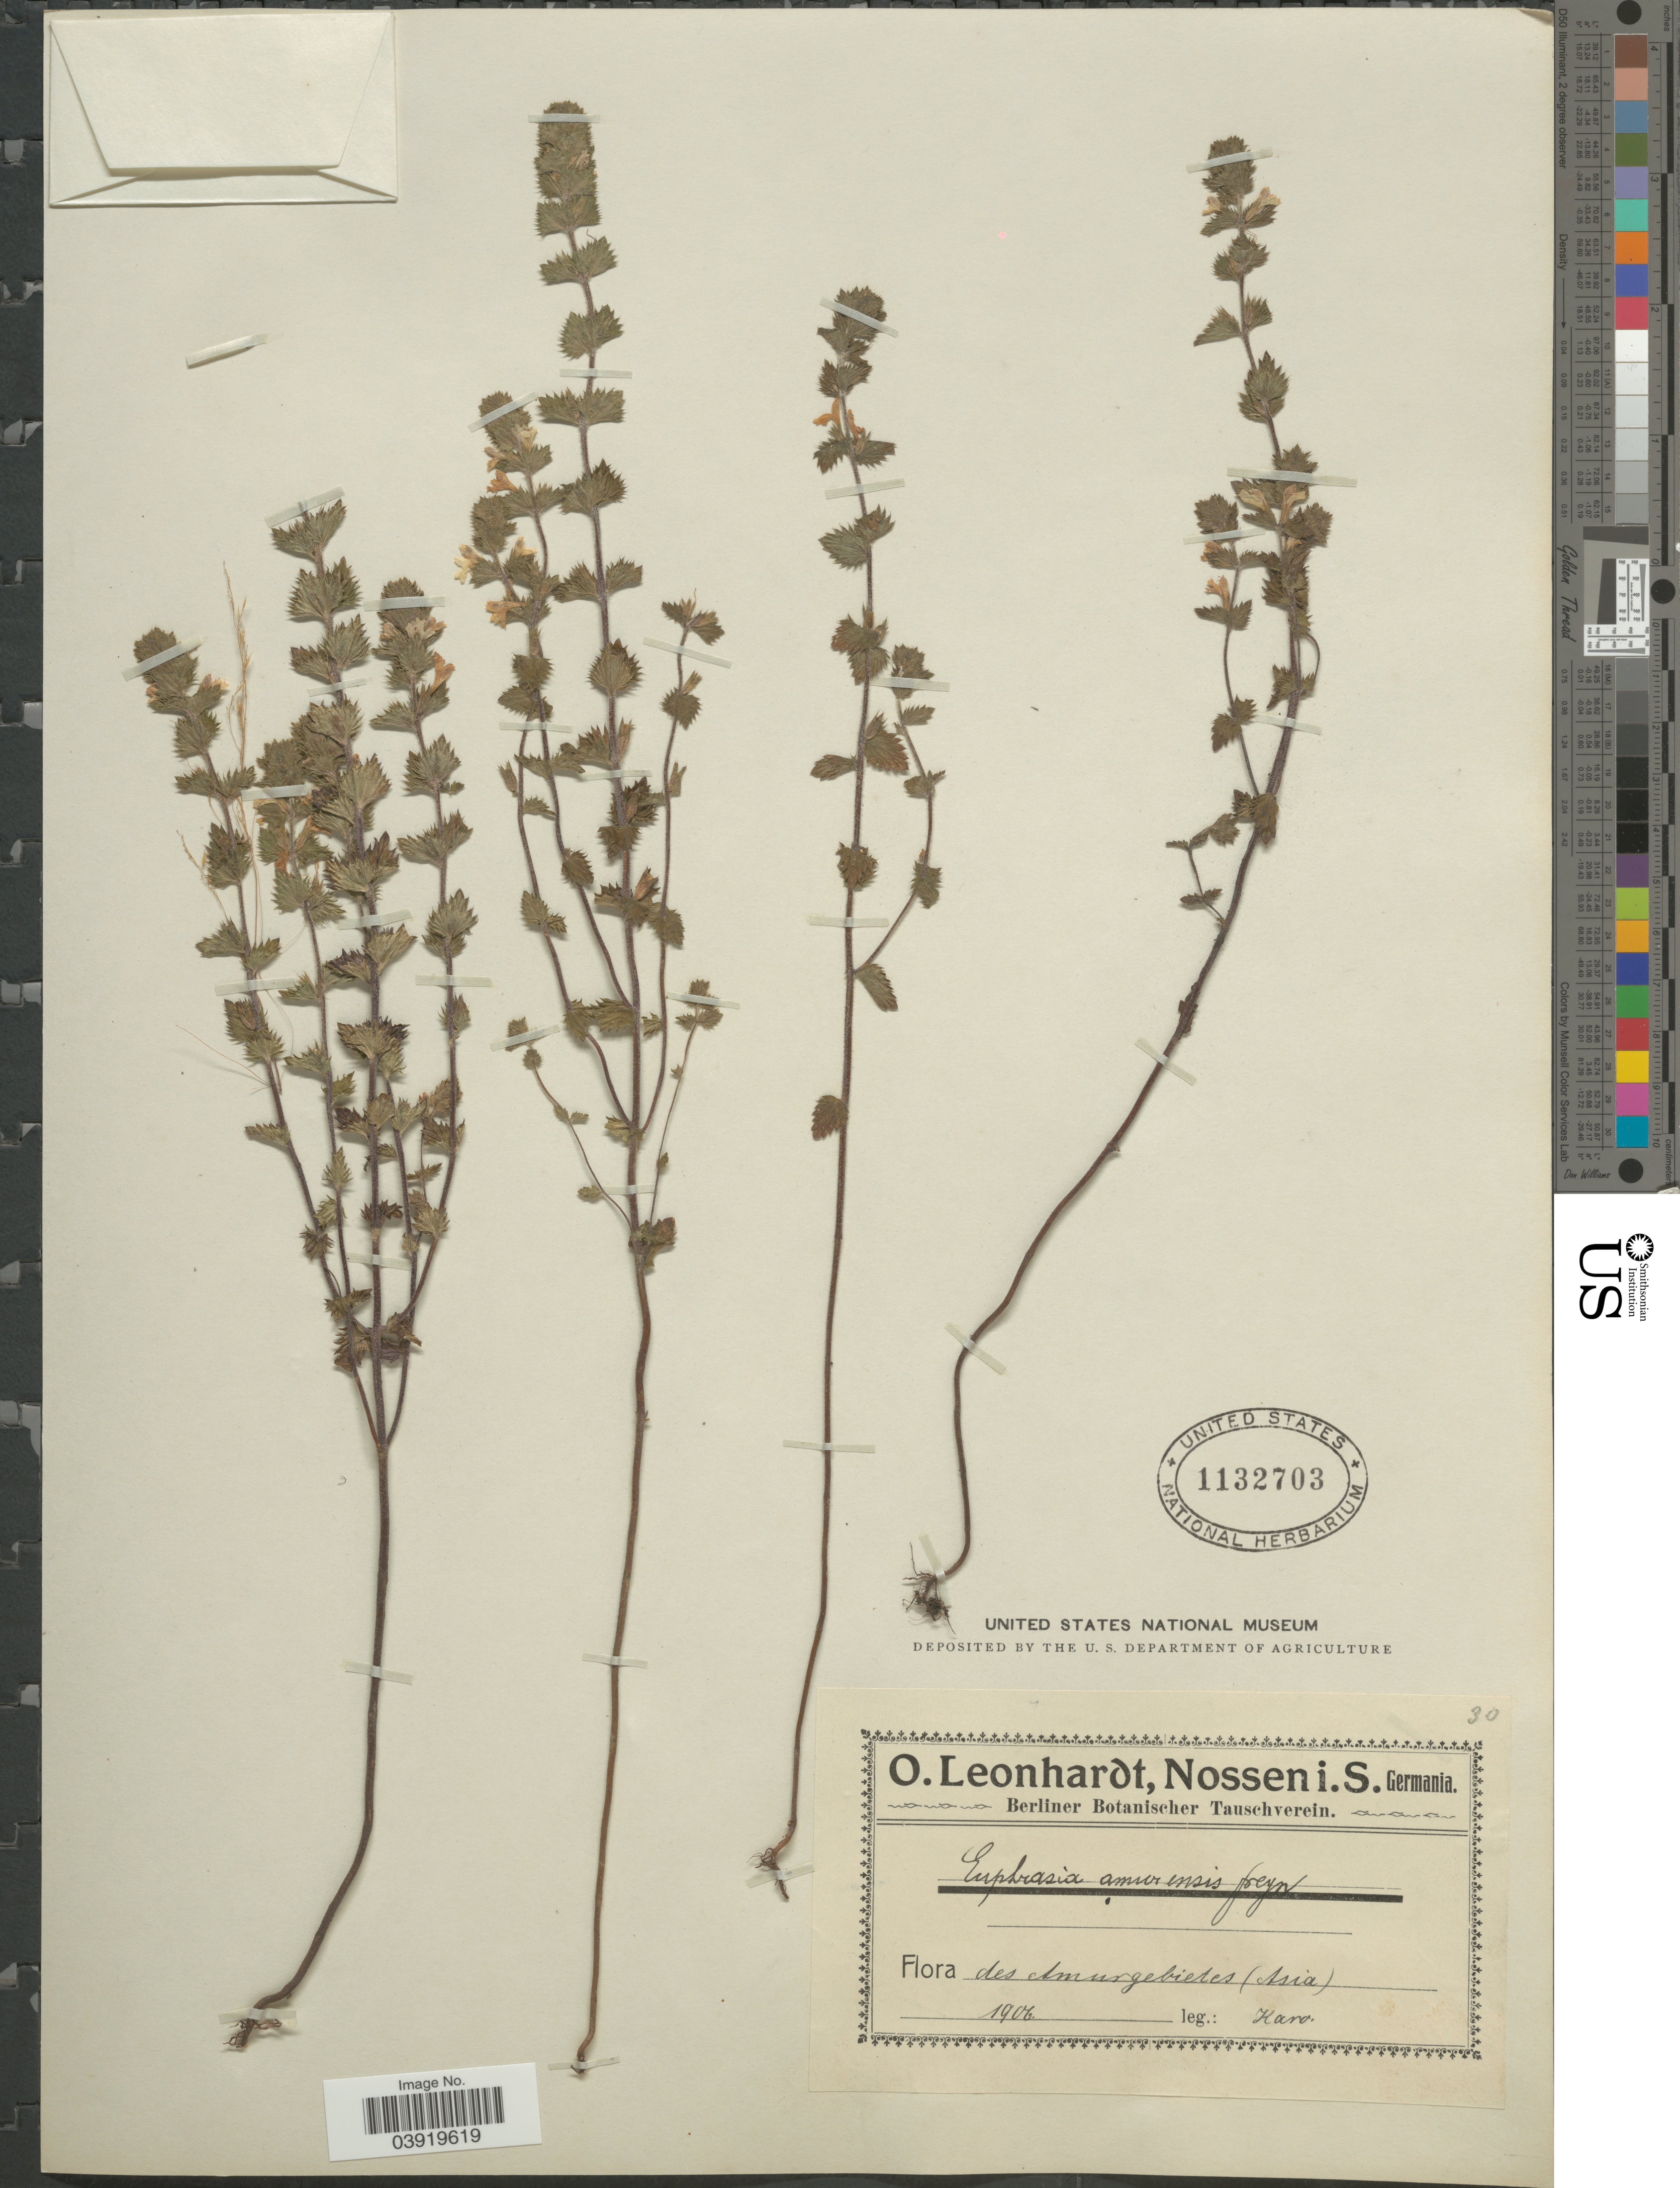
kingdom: Plantae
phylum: Tracheophyta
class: Magnoliopsida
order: Lamiales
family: Orobanchaceae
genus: Euphrasia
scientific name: Euphrasia amurensis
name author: Freyn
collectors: Karo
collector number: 30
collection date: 1906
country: Russian Federation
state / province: Amur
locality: Amurgebietes (Asia).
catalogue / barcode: US 1132703